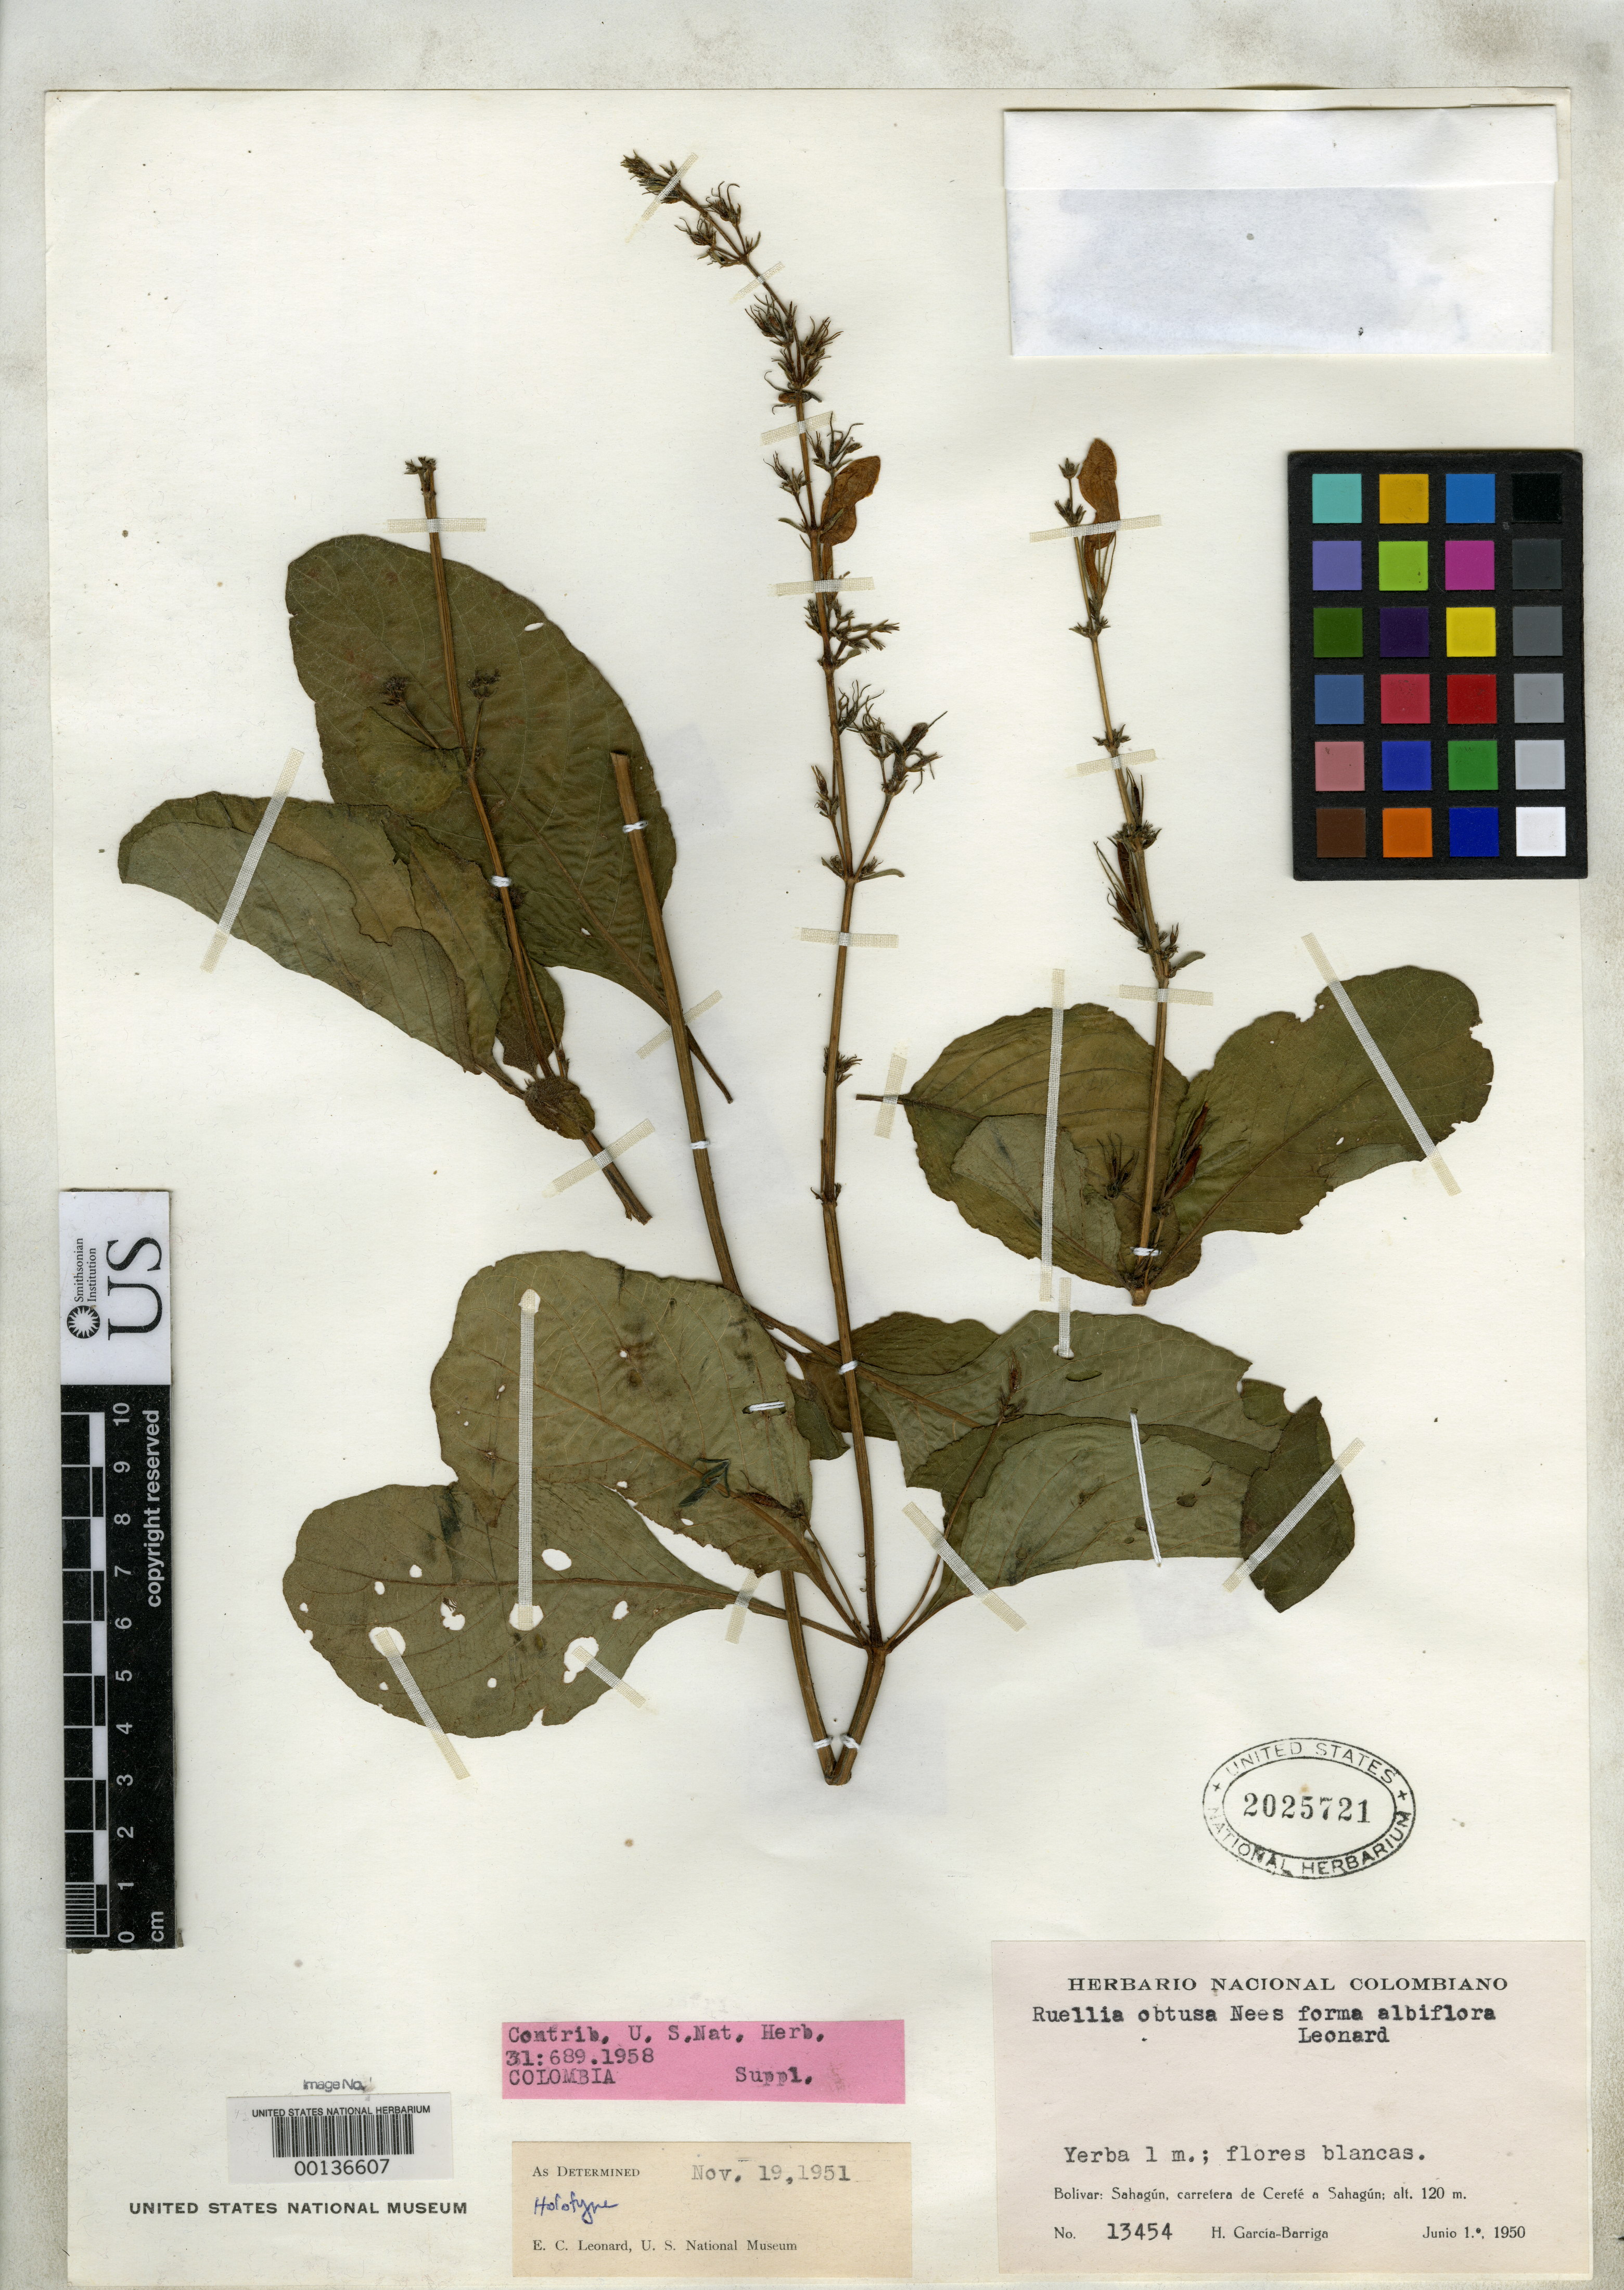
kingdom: Plantae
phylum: Tracheophyta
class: Magnoliopsida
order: Lamiales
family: Acanthaceae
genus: Ruellia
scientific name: Ruellia obtusa f. albiflora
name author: Leonard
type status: Holotype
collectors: H. García Barriga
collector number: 13454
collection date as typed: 01 Jun 1950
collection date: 1950-06-01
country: Colombia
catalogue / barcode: US 2025721